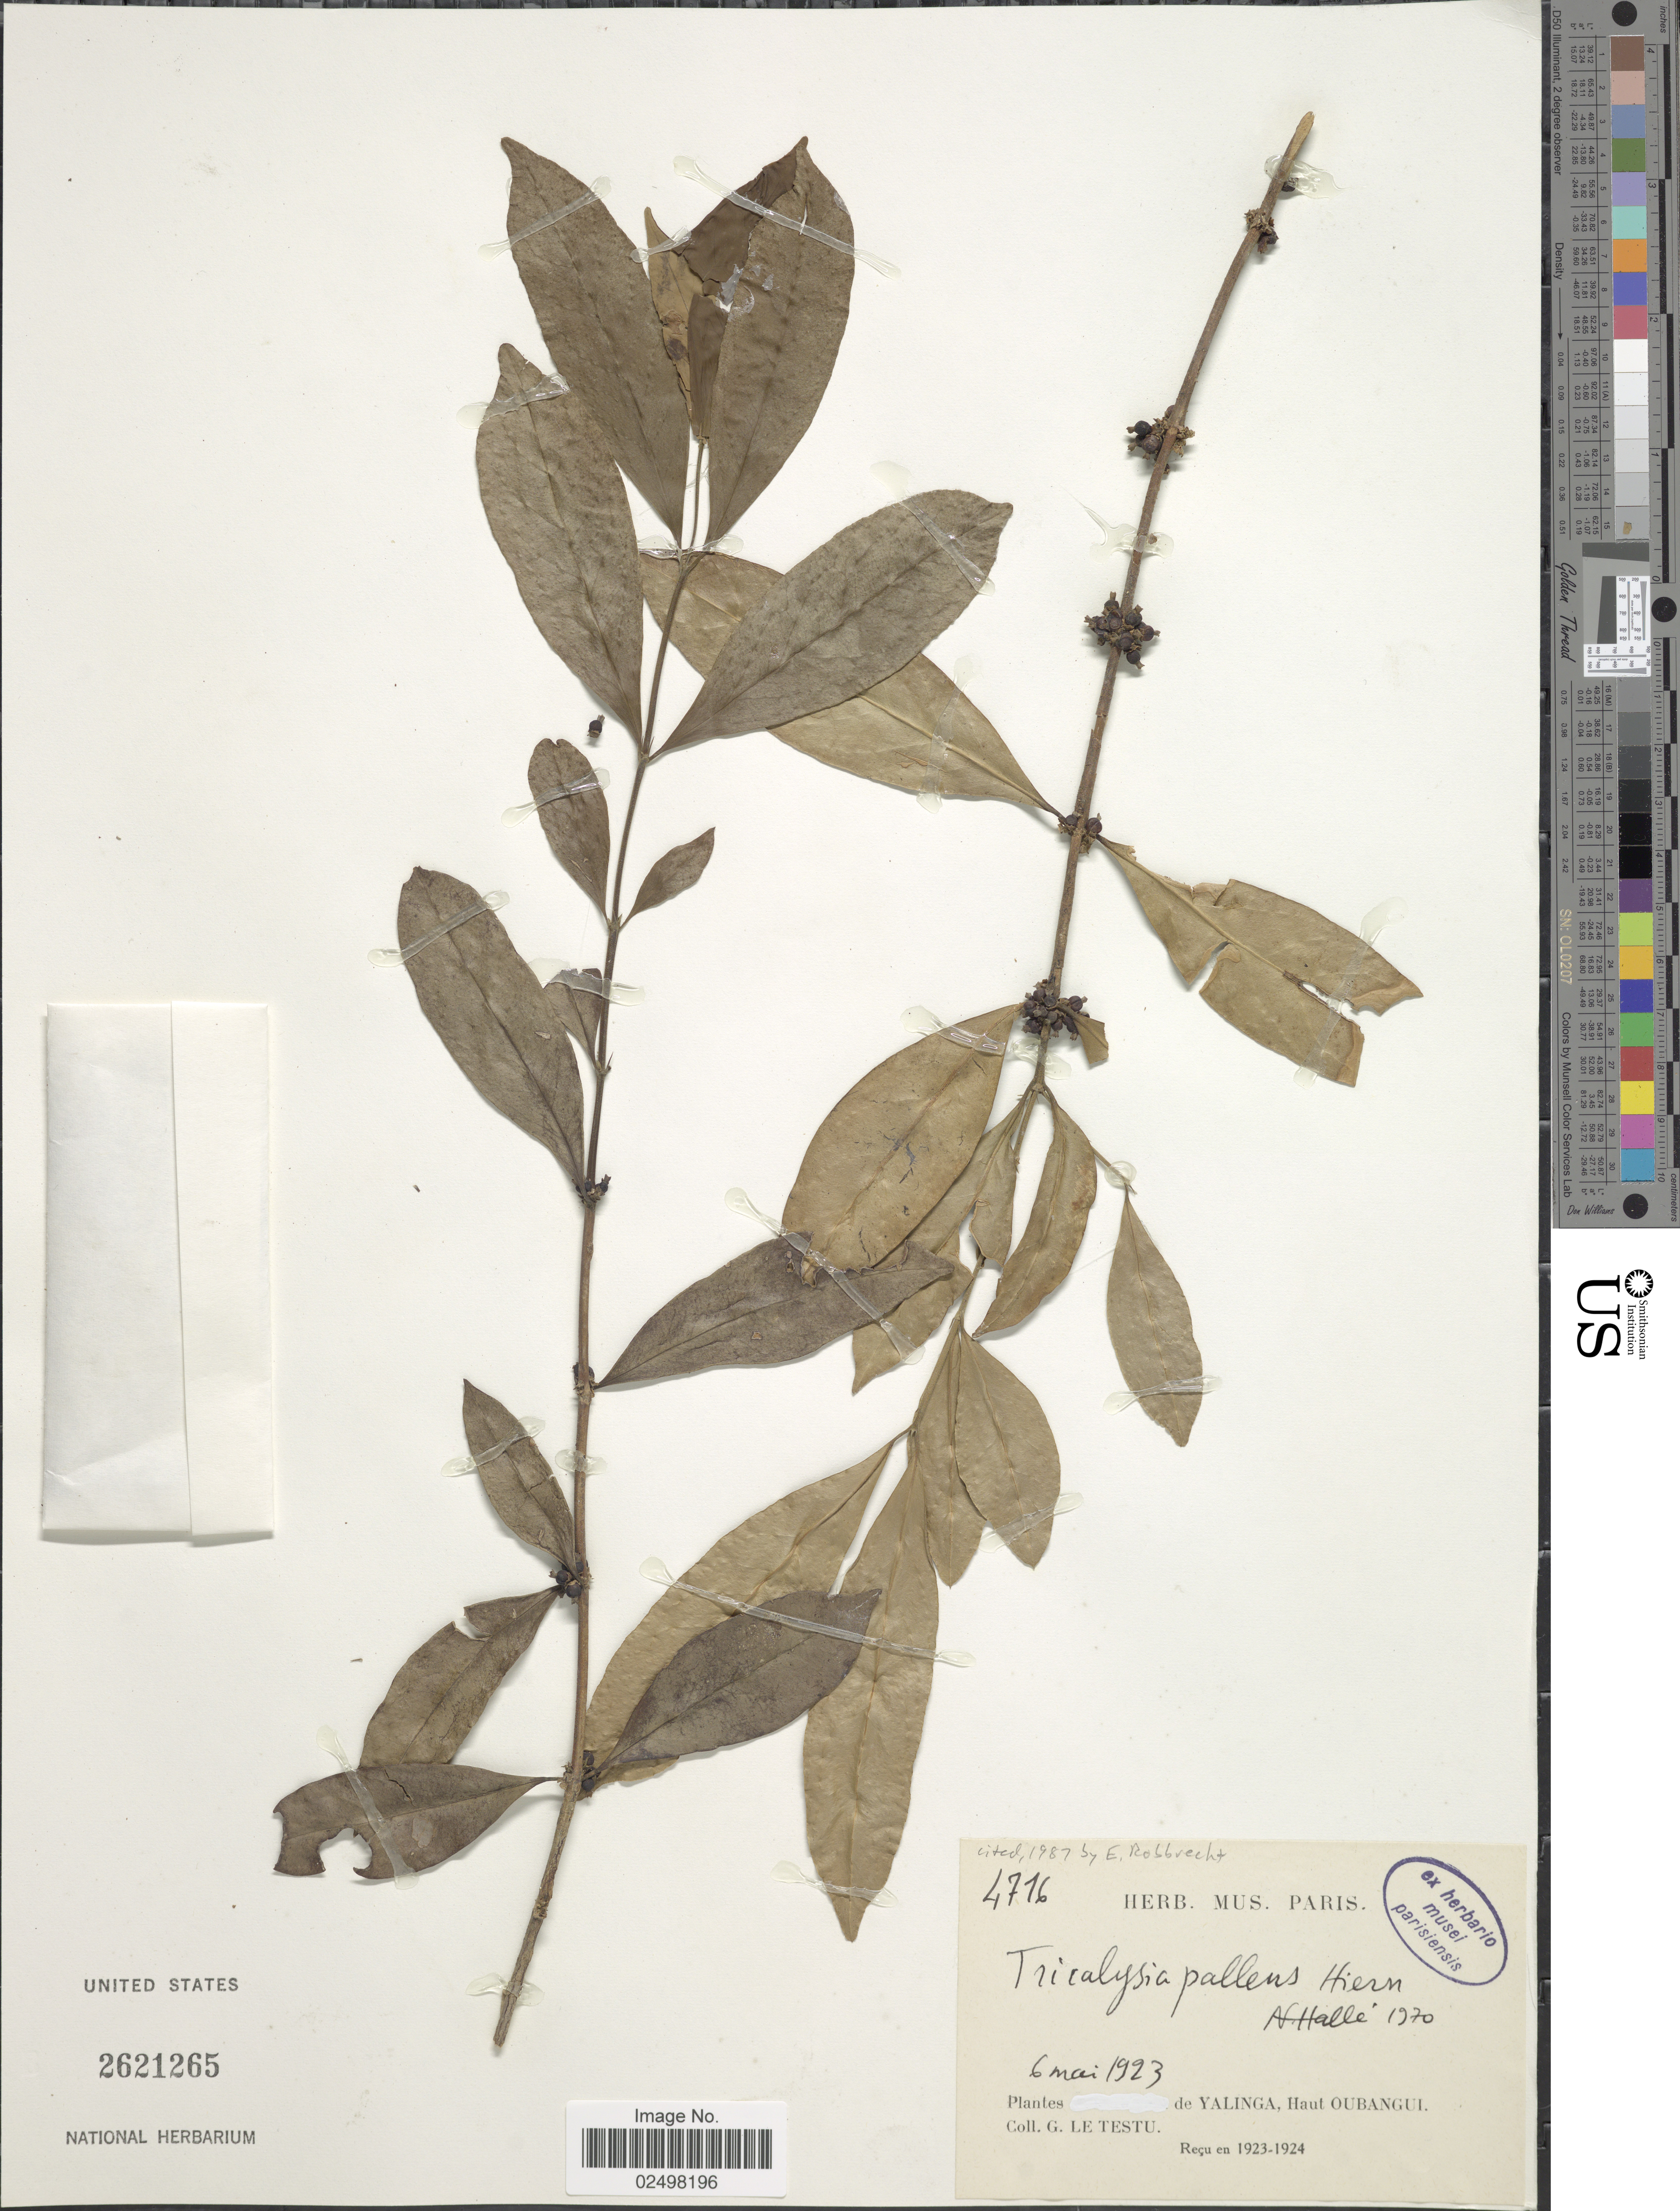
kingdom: Plantae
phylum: Tracheophyta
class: Magnoliopsida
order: Gentianales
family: Rubiaceae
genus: Tricalysia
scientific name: Tricalysia pallens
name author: Hiern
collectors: G. Le Testu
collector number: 4716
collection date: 1923-05-06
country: Central African Republic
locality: De Yalinga, Haut Oubangui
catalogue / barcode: US 2621265